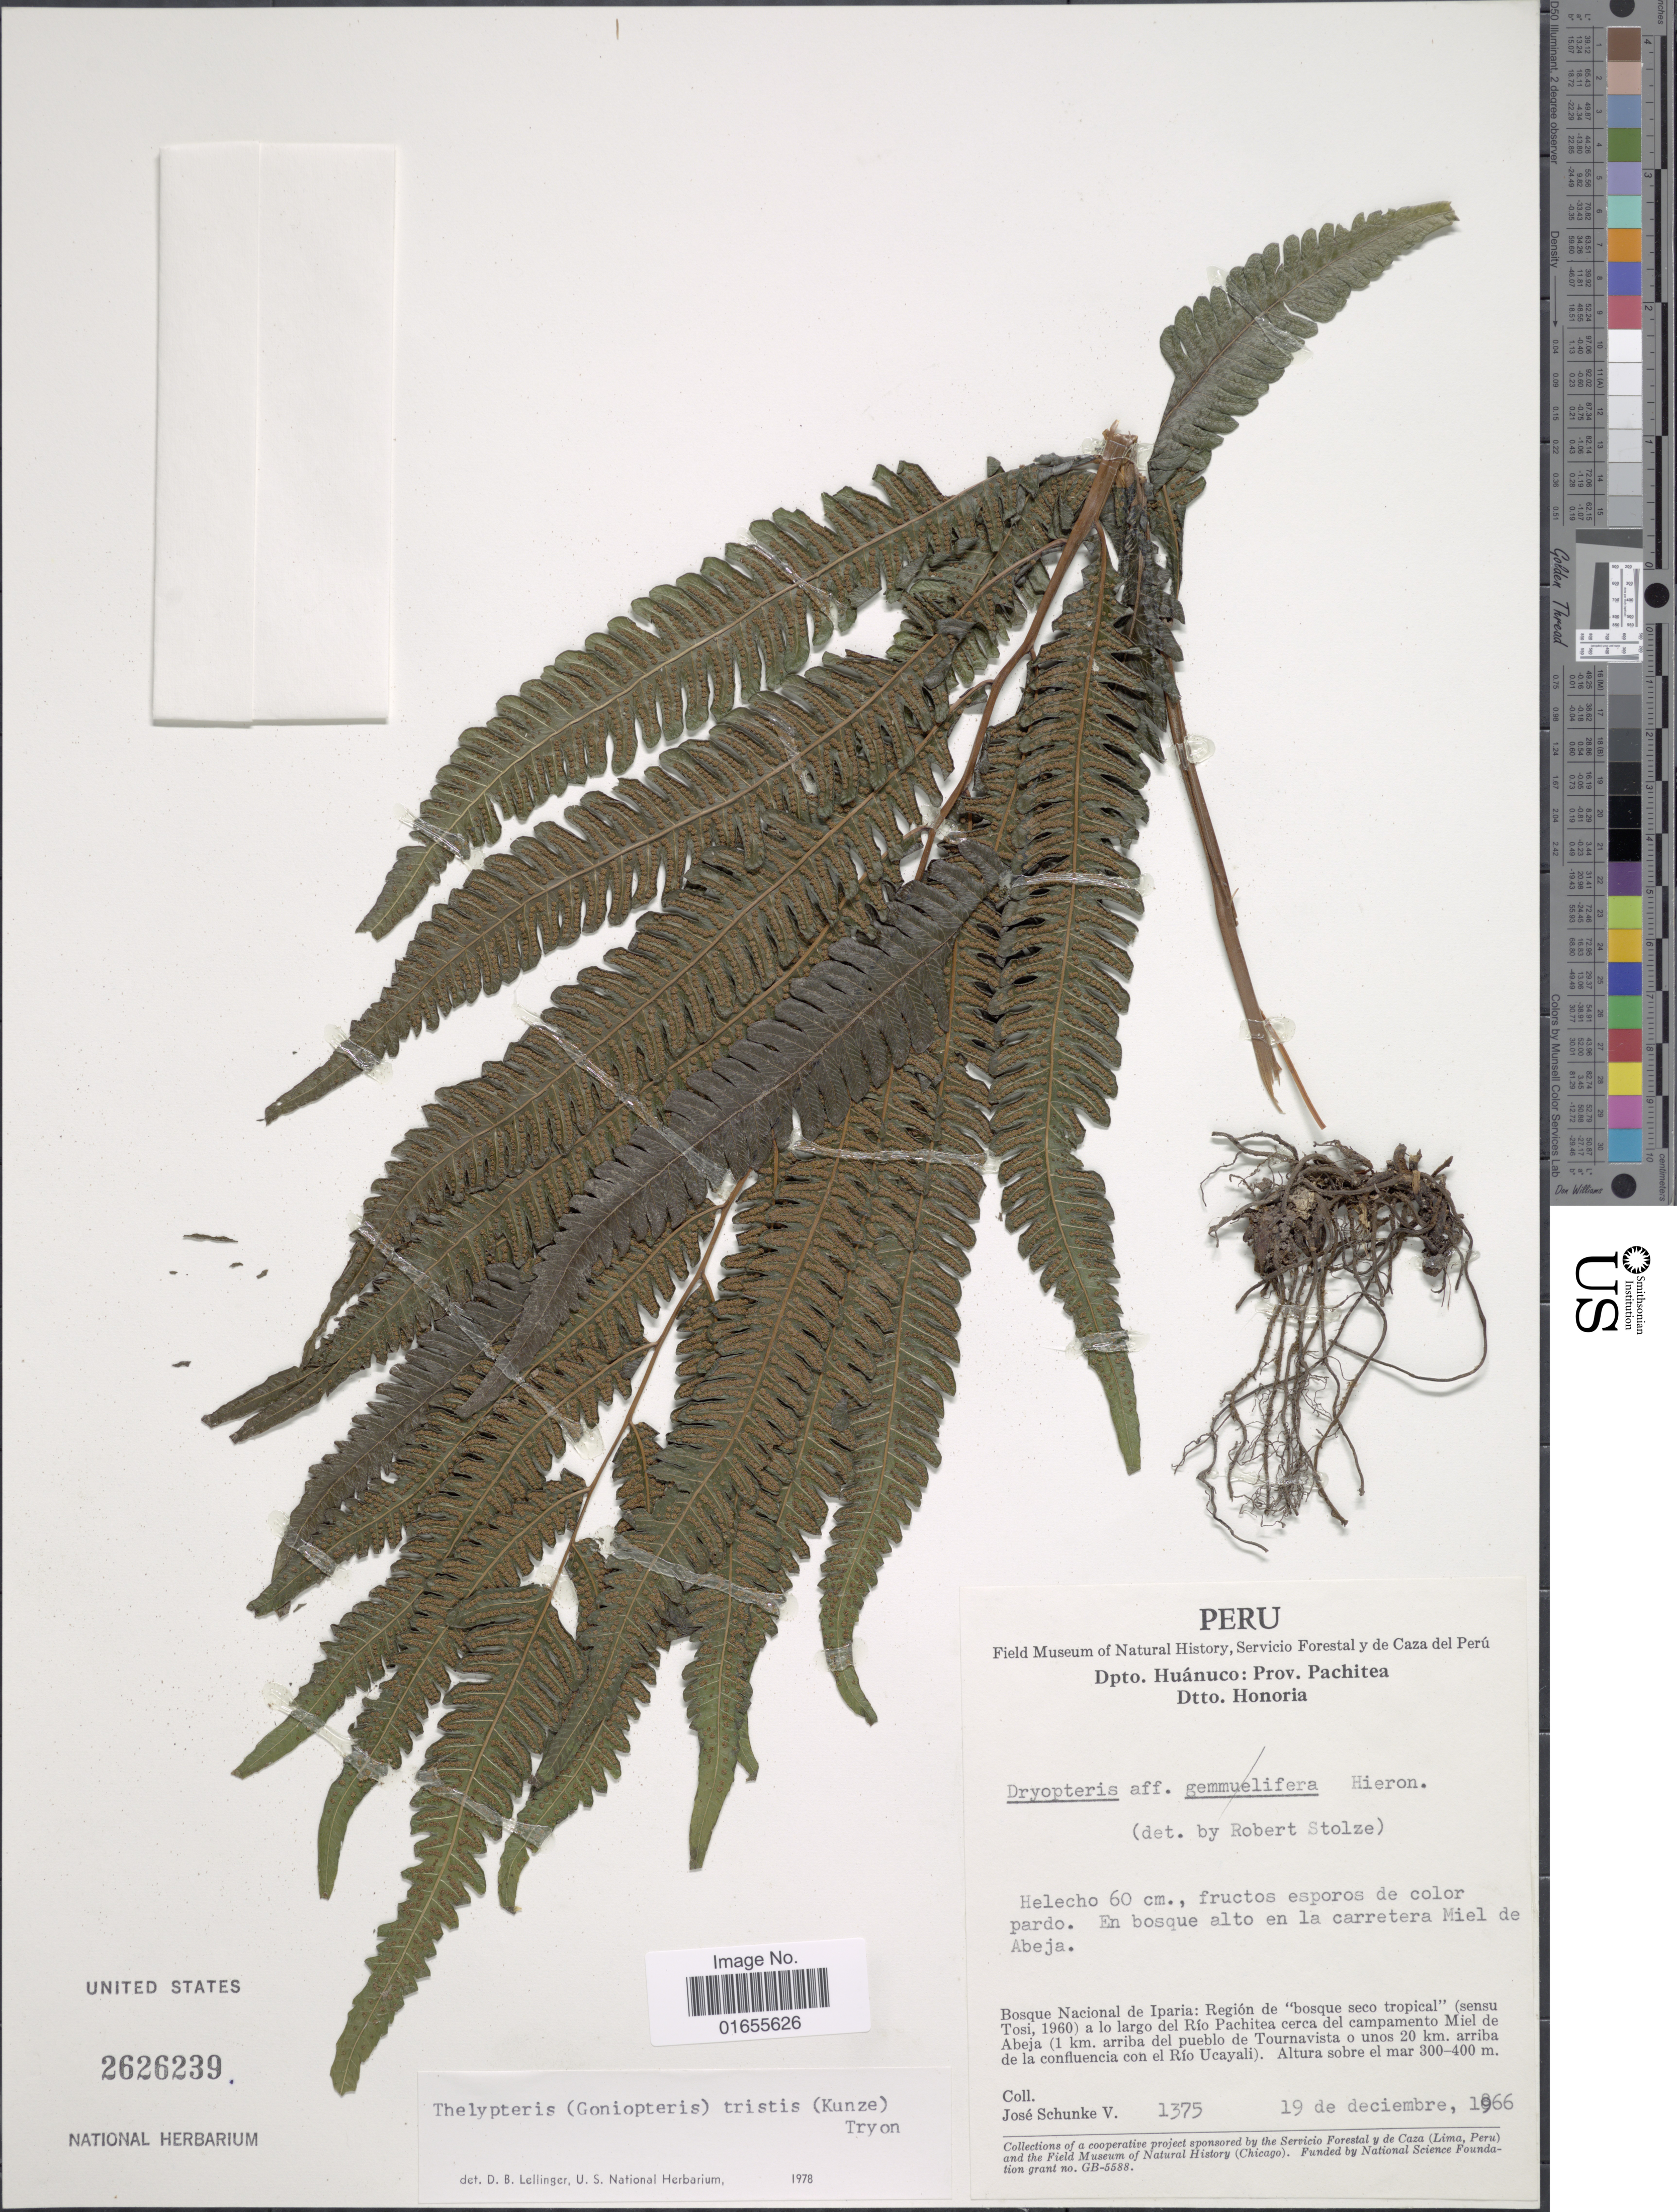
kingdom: Plantae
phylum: Tracheophyta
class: Polypodiopsida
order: Polypodiales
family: Thelypteridaceae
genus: Goniopteris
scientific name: Goniopteris tristis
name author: (Kuntze) Brade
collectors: J. Schunke Vigo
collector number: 1375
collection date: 1966-12-19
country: Peru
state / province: Huánuco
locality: Prov. Pachitea, Dtto. Honoria, Bosque Nacional de Iparia: Region de "bosque seco tropical" (sensu Tosi, 1960) a lo largo del Rio Pachitea cerca del campamento Miel de Abeja (1 km. arriba del pueblo de Tournavista o unos 20 km. arriba de la confluencia con el Rio Ucayali)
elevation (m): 300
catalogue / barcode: US 2626239